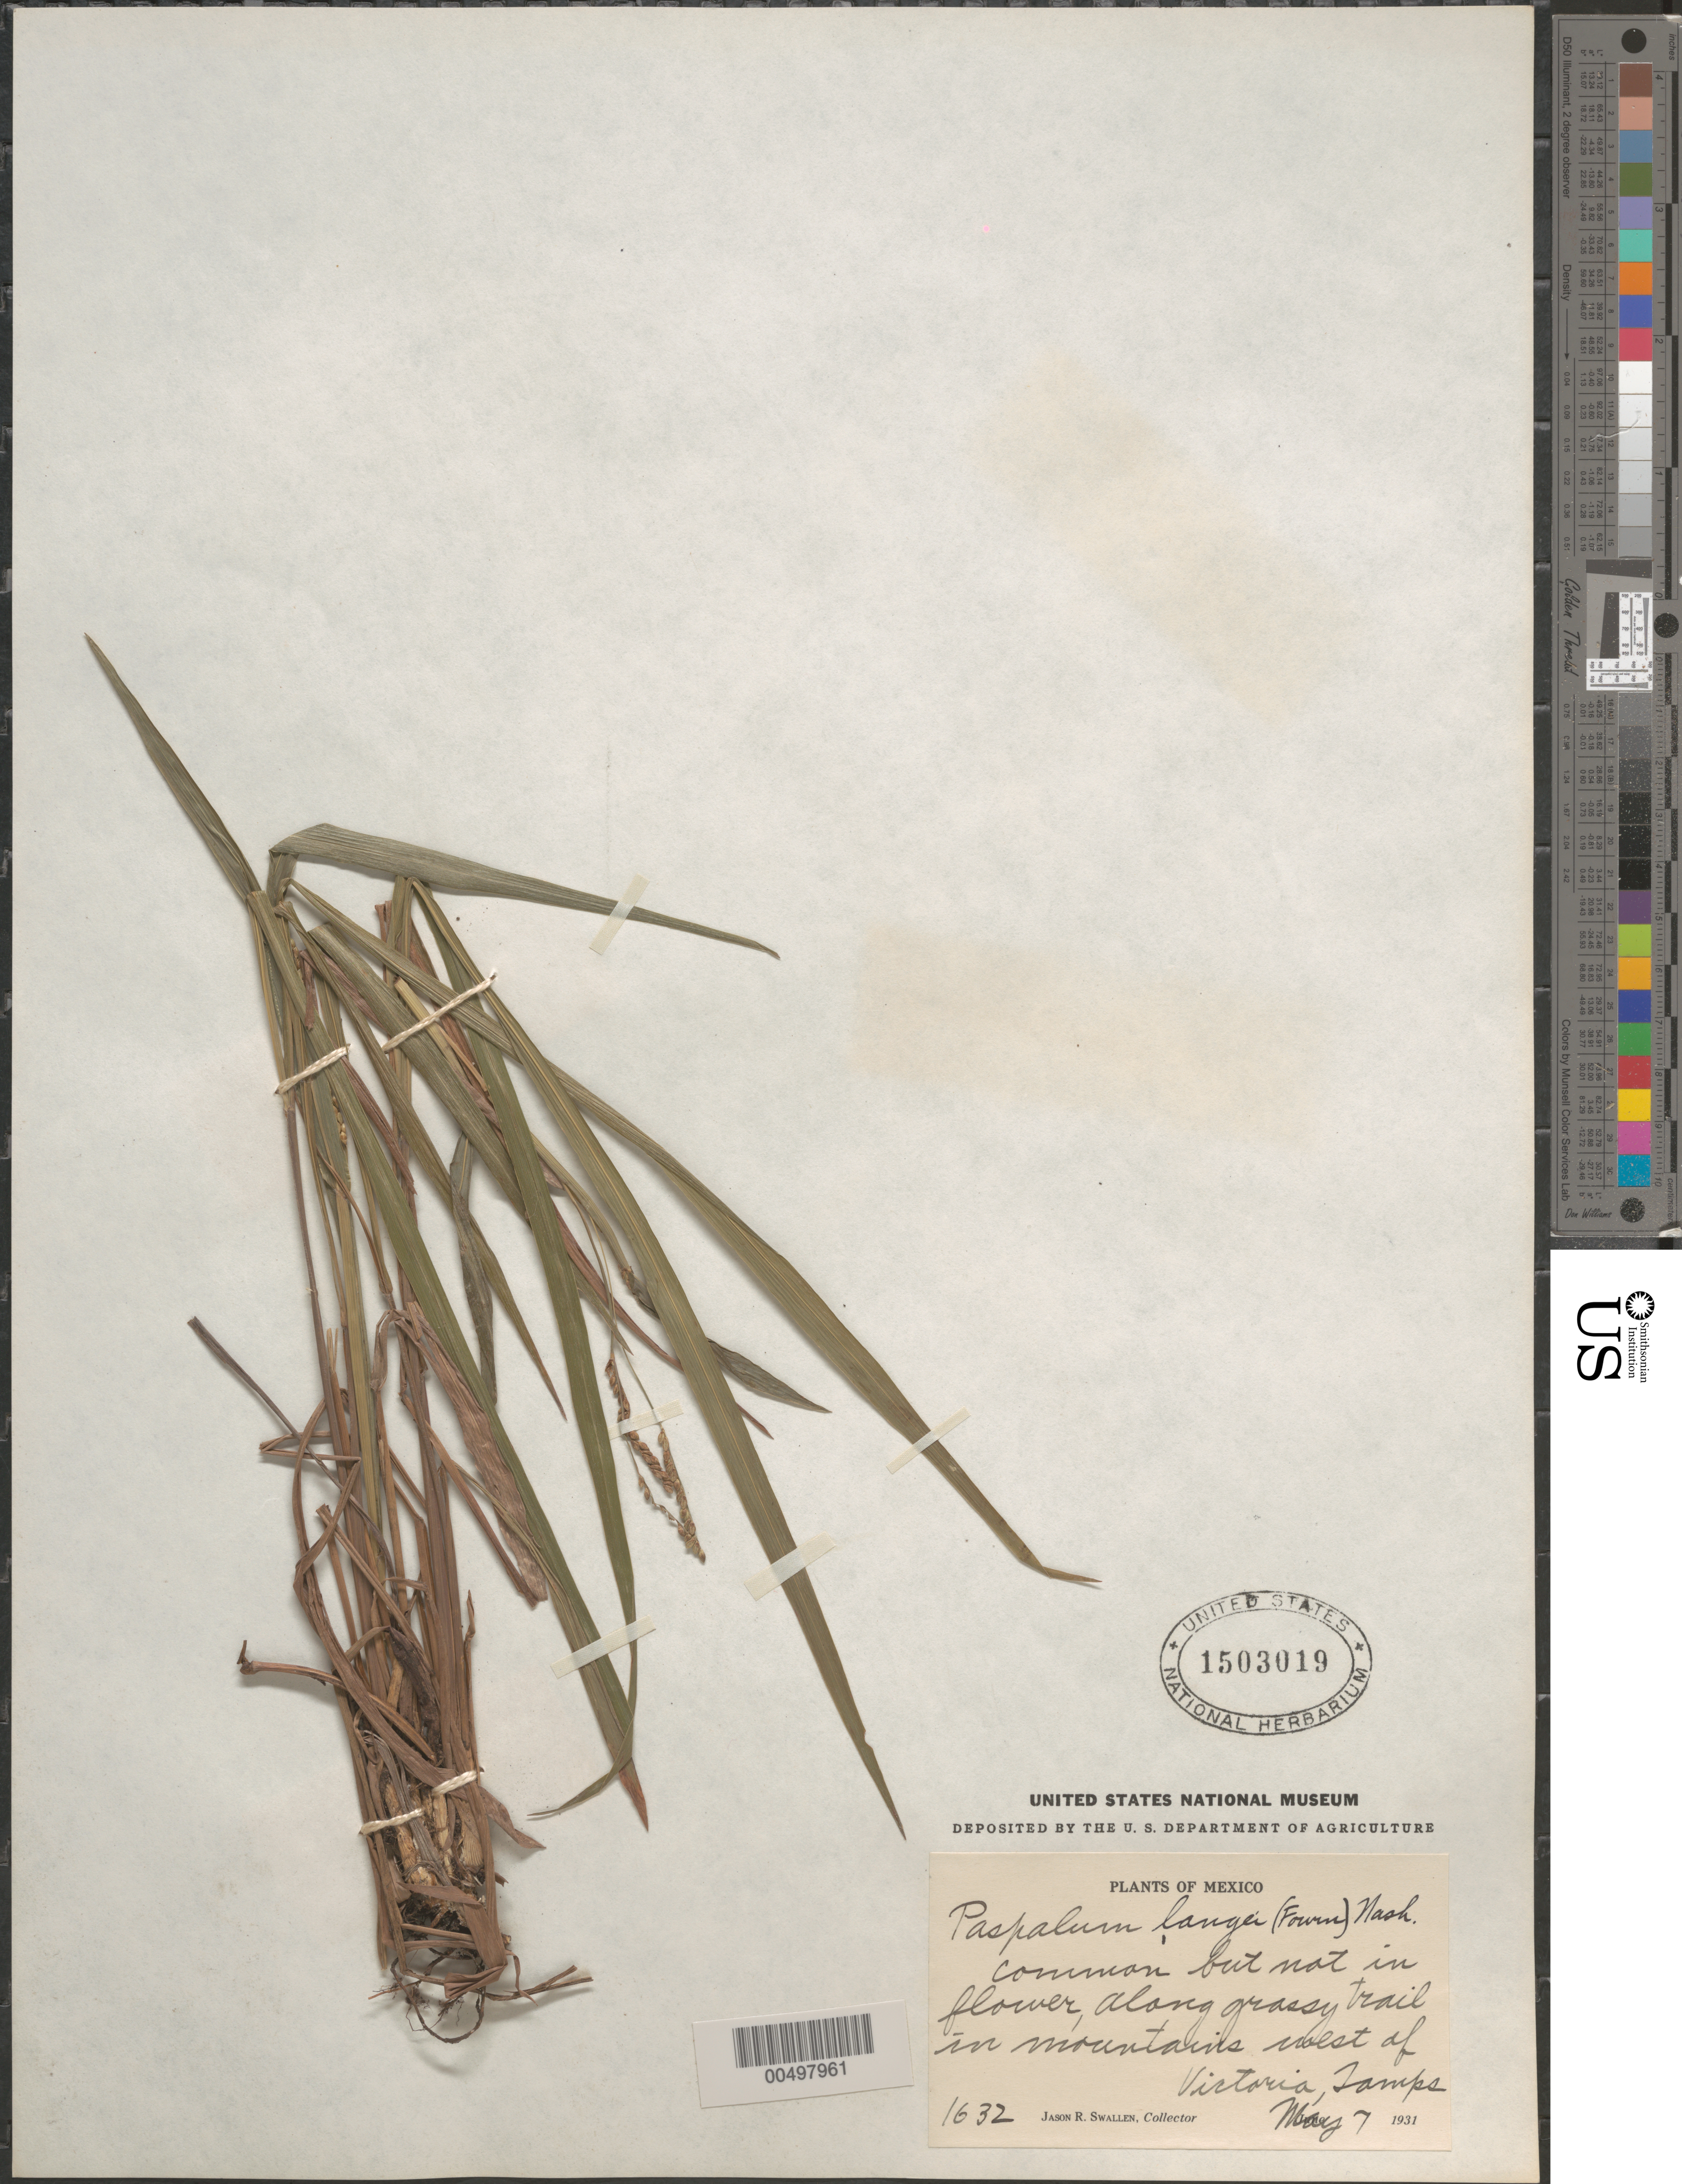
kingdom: Plantae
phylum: Tracheophyta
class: Liliopsida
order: Poales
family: Poaceae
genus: Paspalum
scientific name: Paspalum langei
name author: (E. Fourn.) Nash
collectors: J. R. Swallen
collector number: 1632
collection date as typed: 7 May 1931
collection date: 1931-05-07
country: Mexico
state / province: Tamaulipas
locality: In mts W of Victoria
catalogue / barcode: US 1503019